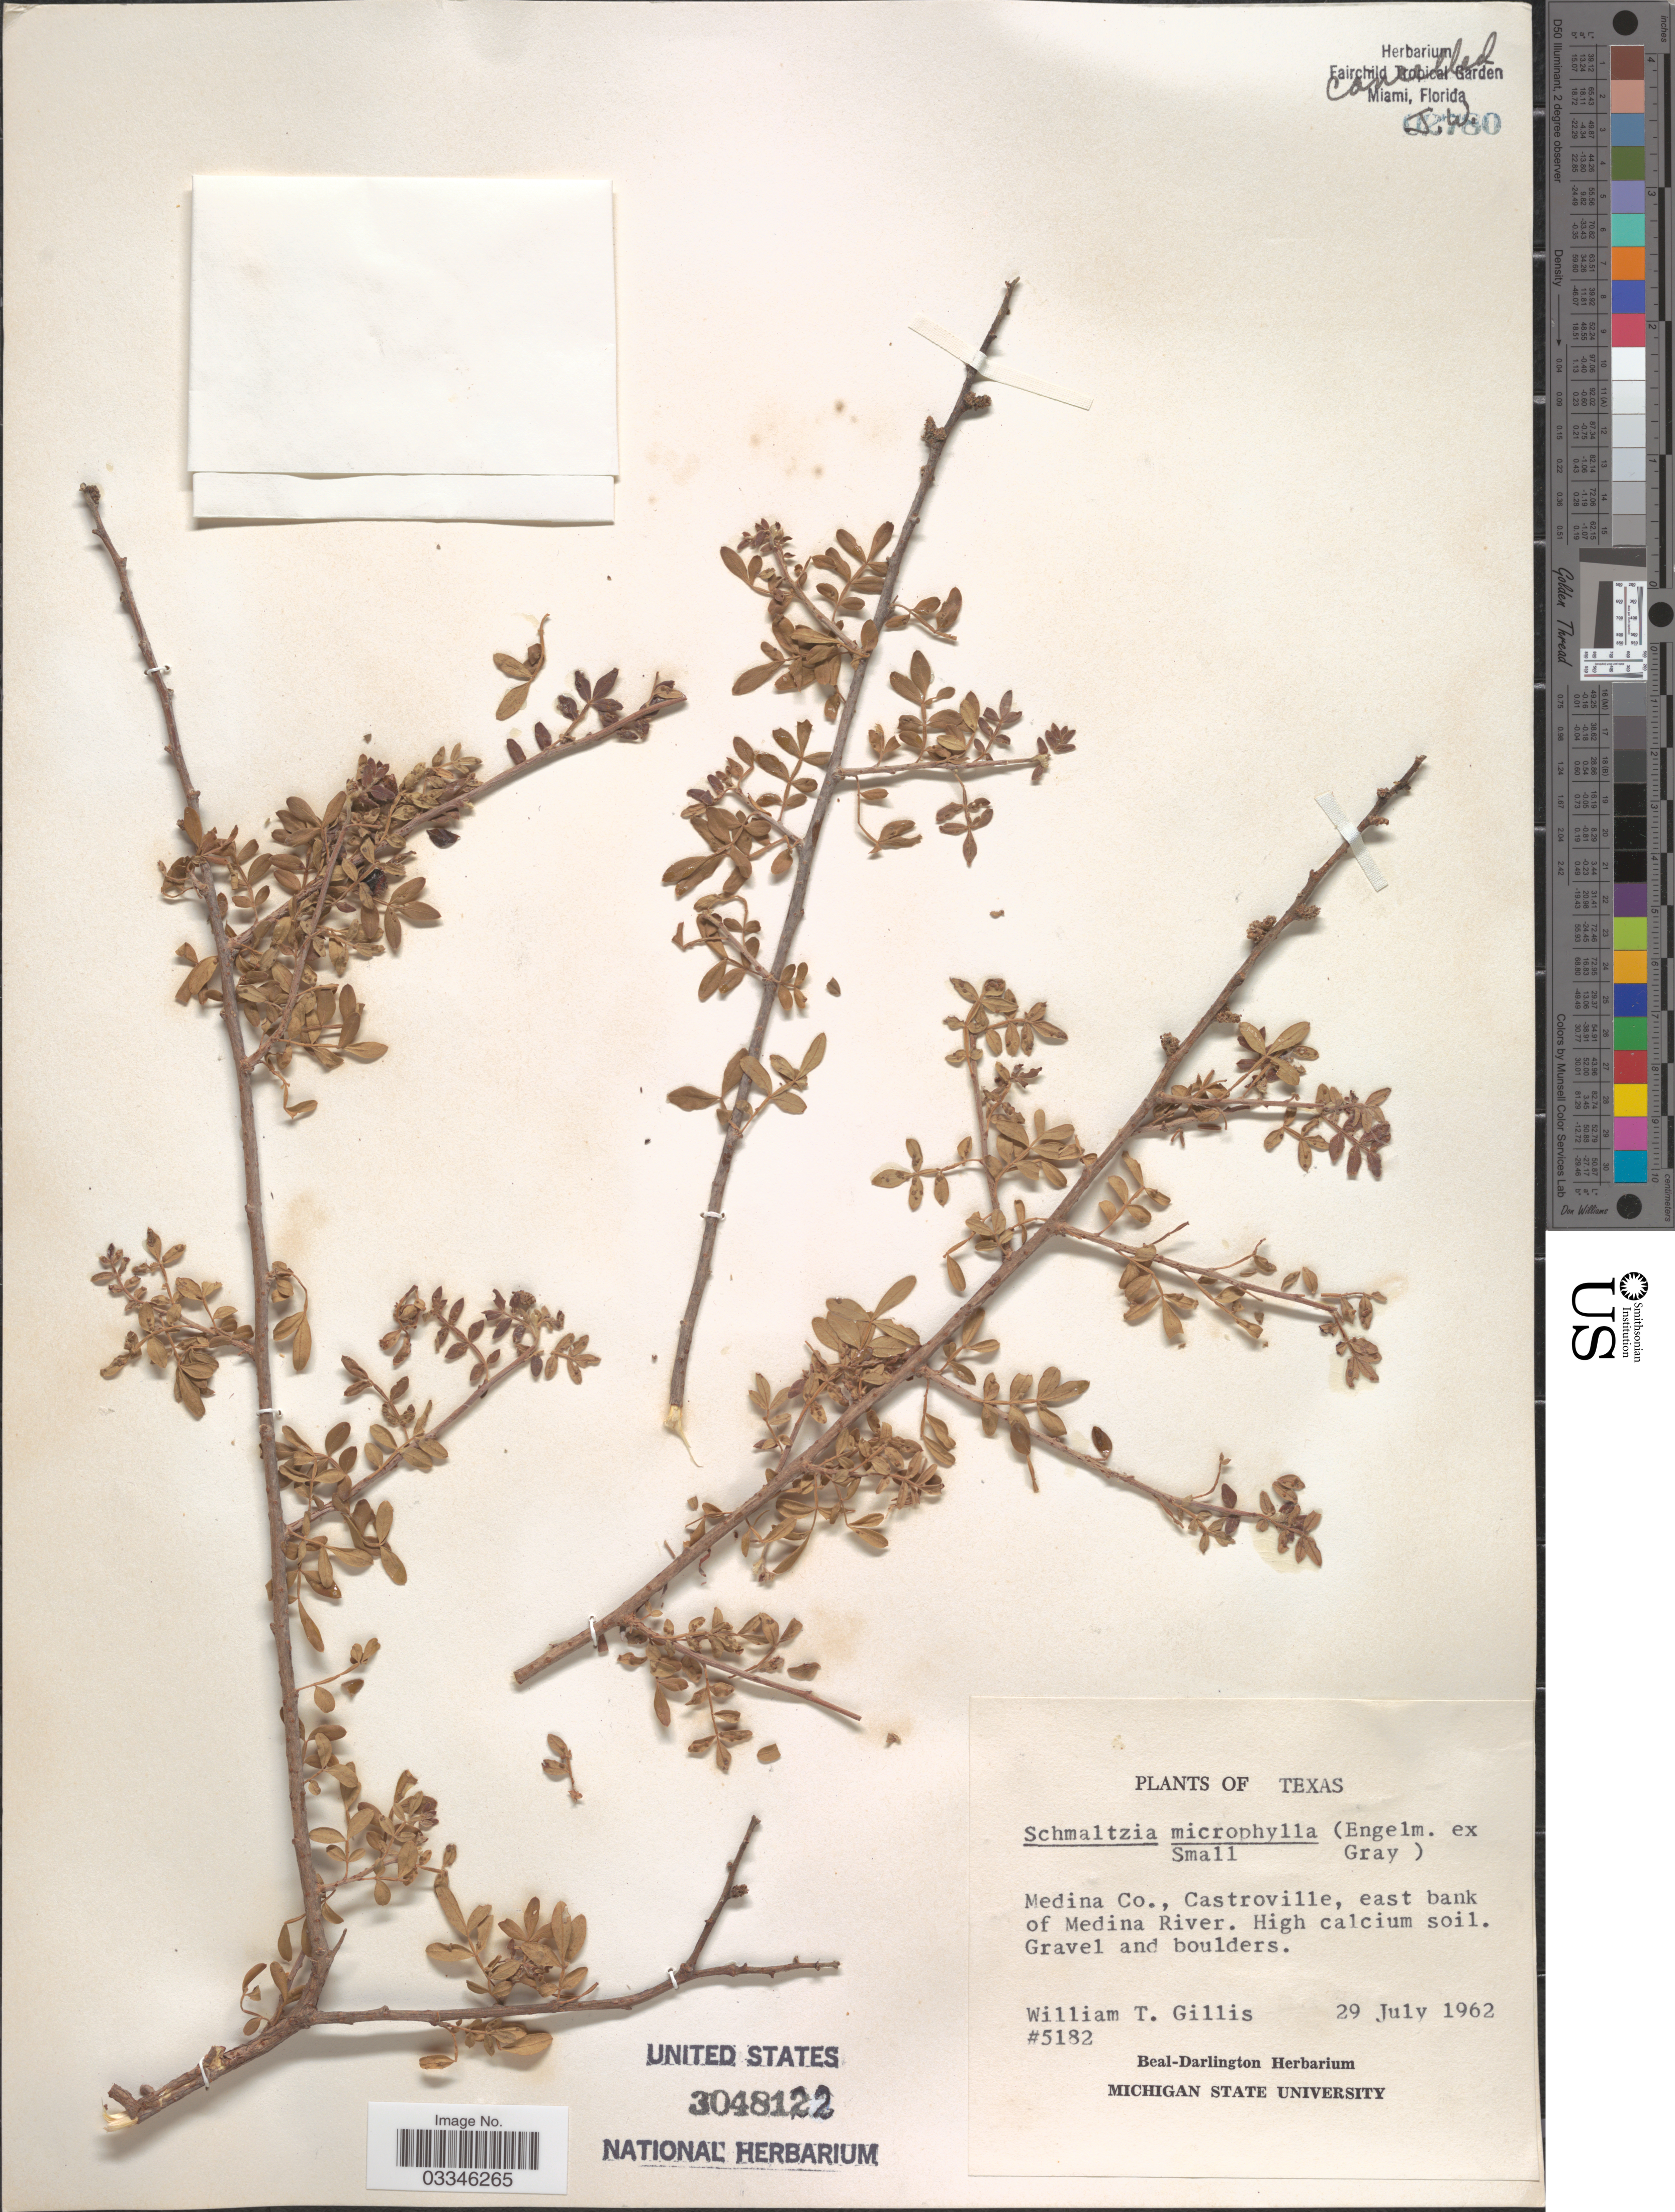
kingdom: Plantae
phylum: Tracheophyta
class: Magnoliopsida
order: Sapindales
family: Anacardiaceae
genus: Rhus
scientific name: Rhus microphylla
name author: Engelm.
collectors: W. T. Gillis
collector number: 5182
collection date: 1962-07-29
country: United States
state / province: Texas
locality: Medina Co., Castroville, east of bank of Medina River.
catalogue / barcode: US 3048122